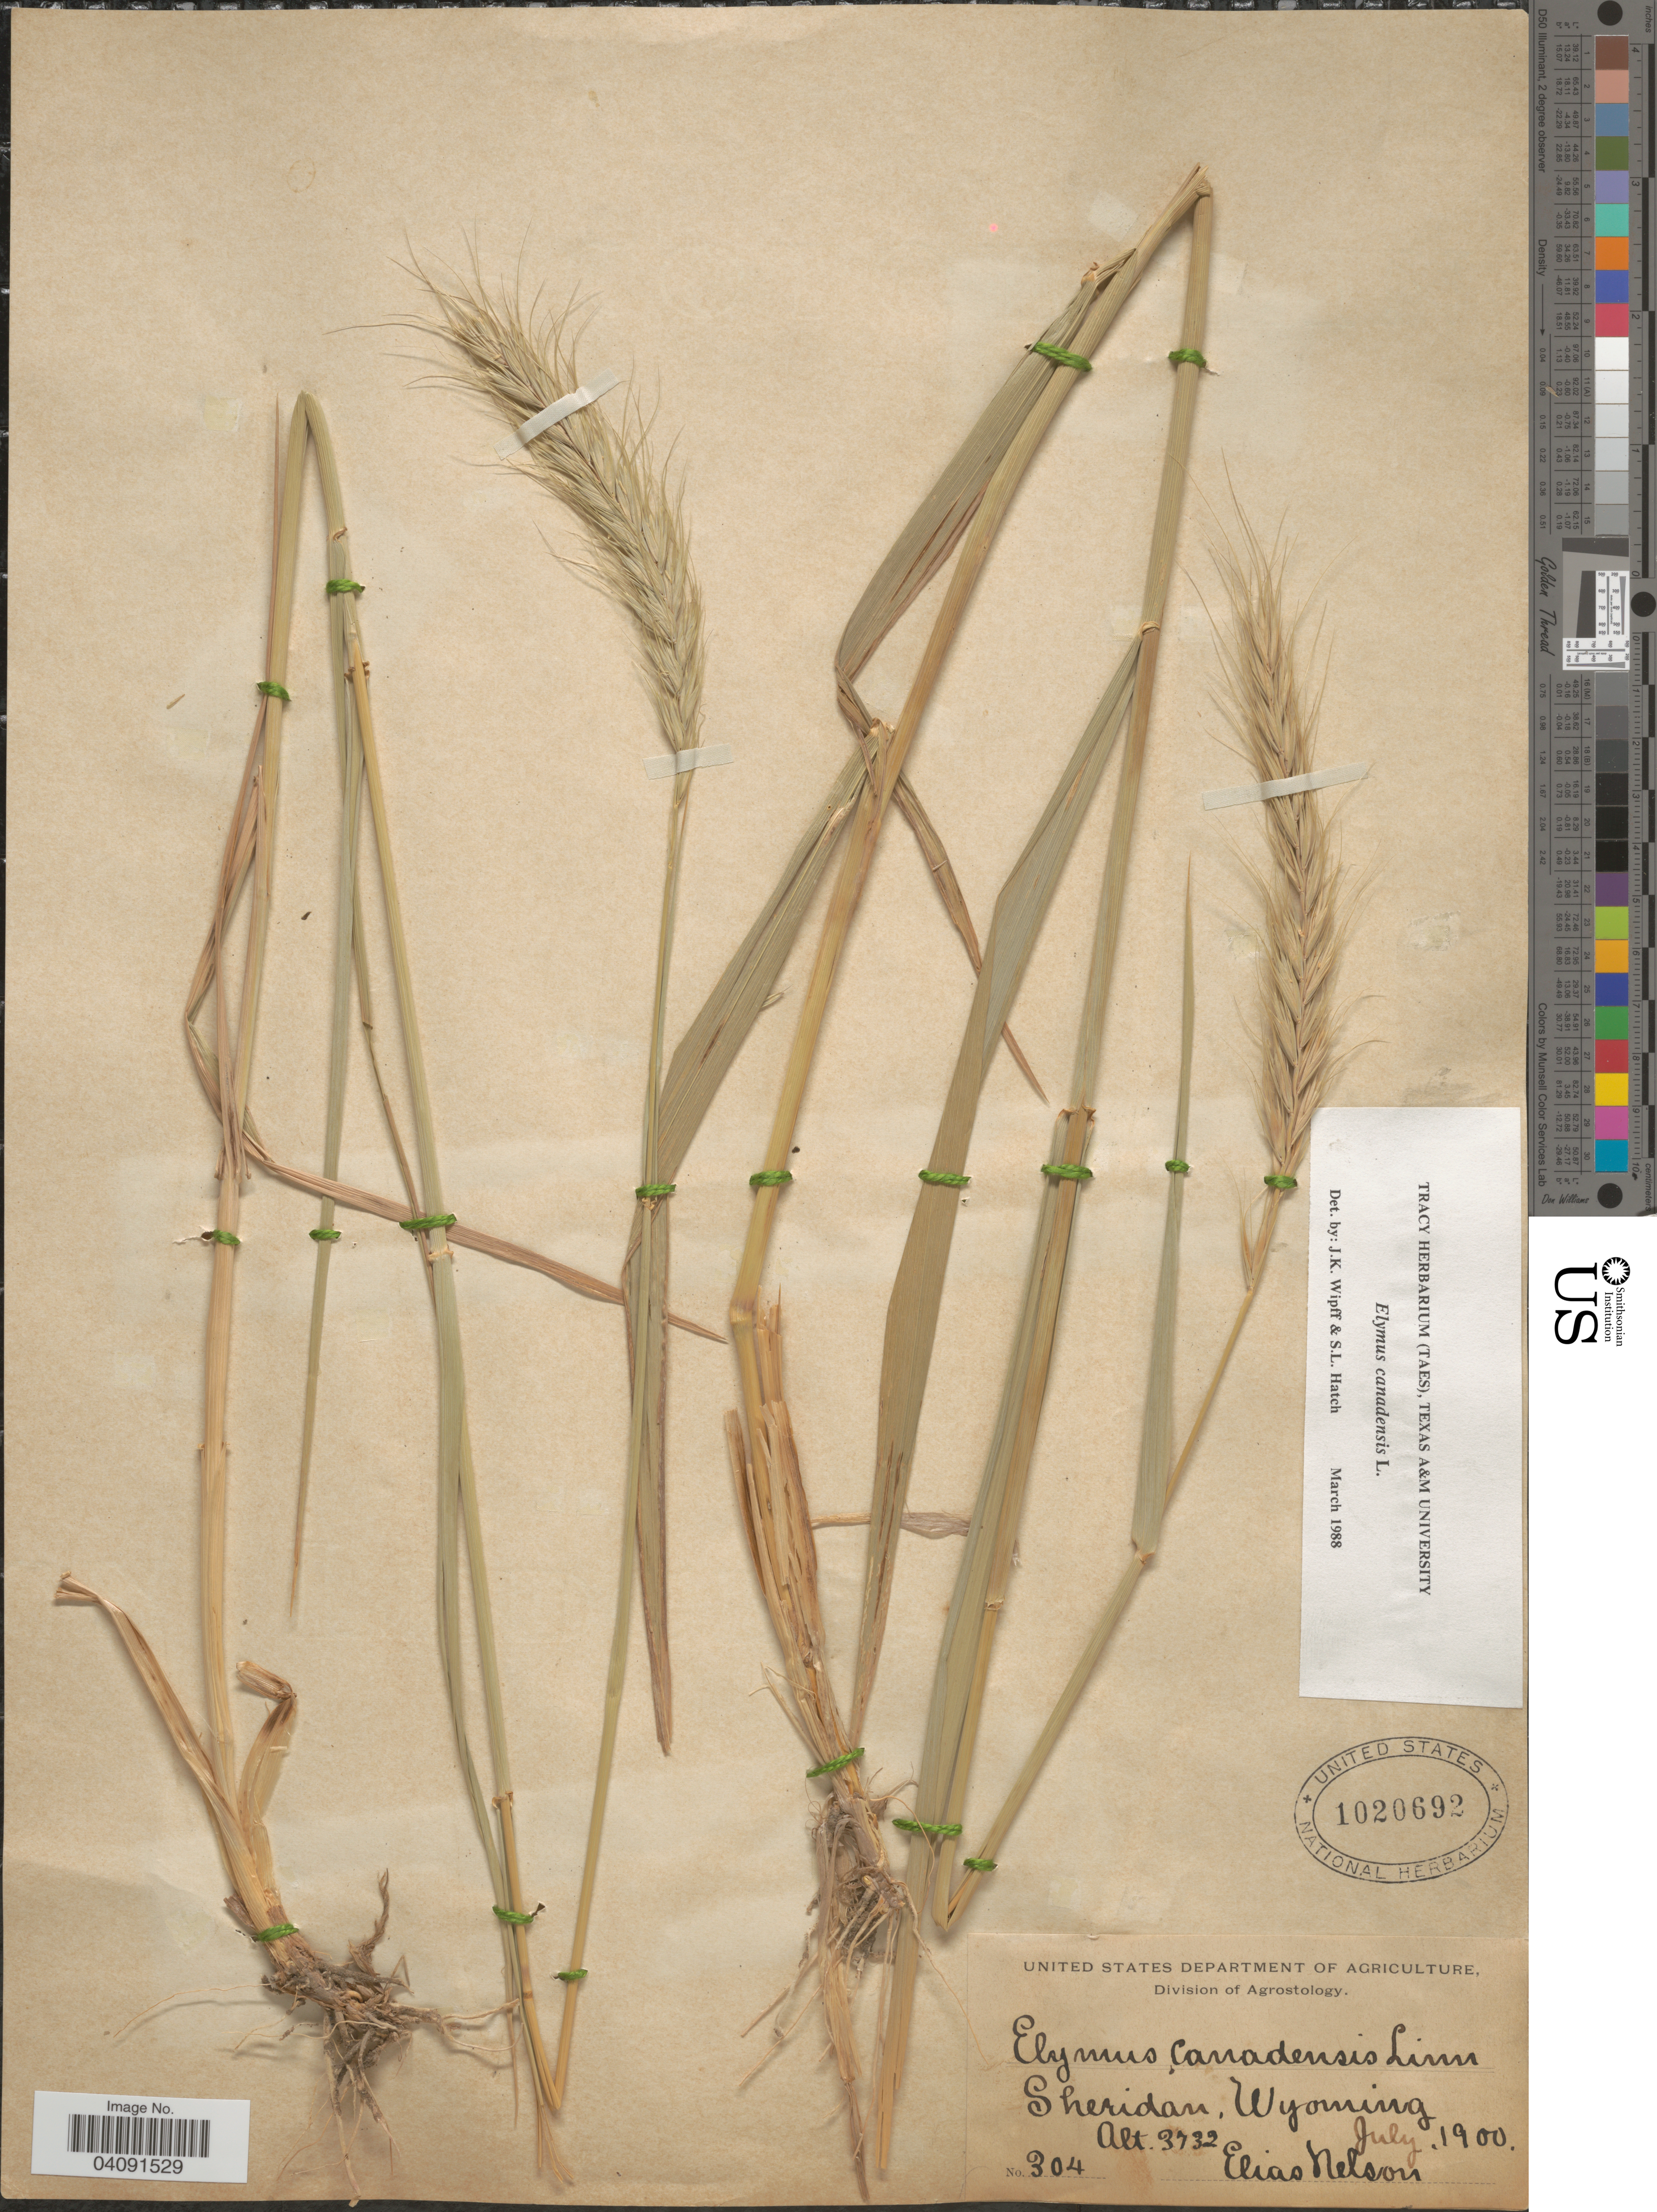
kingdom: Plantae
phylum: Tracheophyta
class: Liliopsida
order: Poales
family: Poaceae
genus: Elymus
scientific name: Elymus canadensis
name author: L.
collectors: E. Nelson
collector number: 304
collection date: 1900-07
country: United States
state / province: Wyoming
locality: Sheridan.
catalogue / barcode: US 1020692